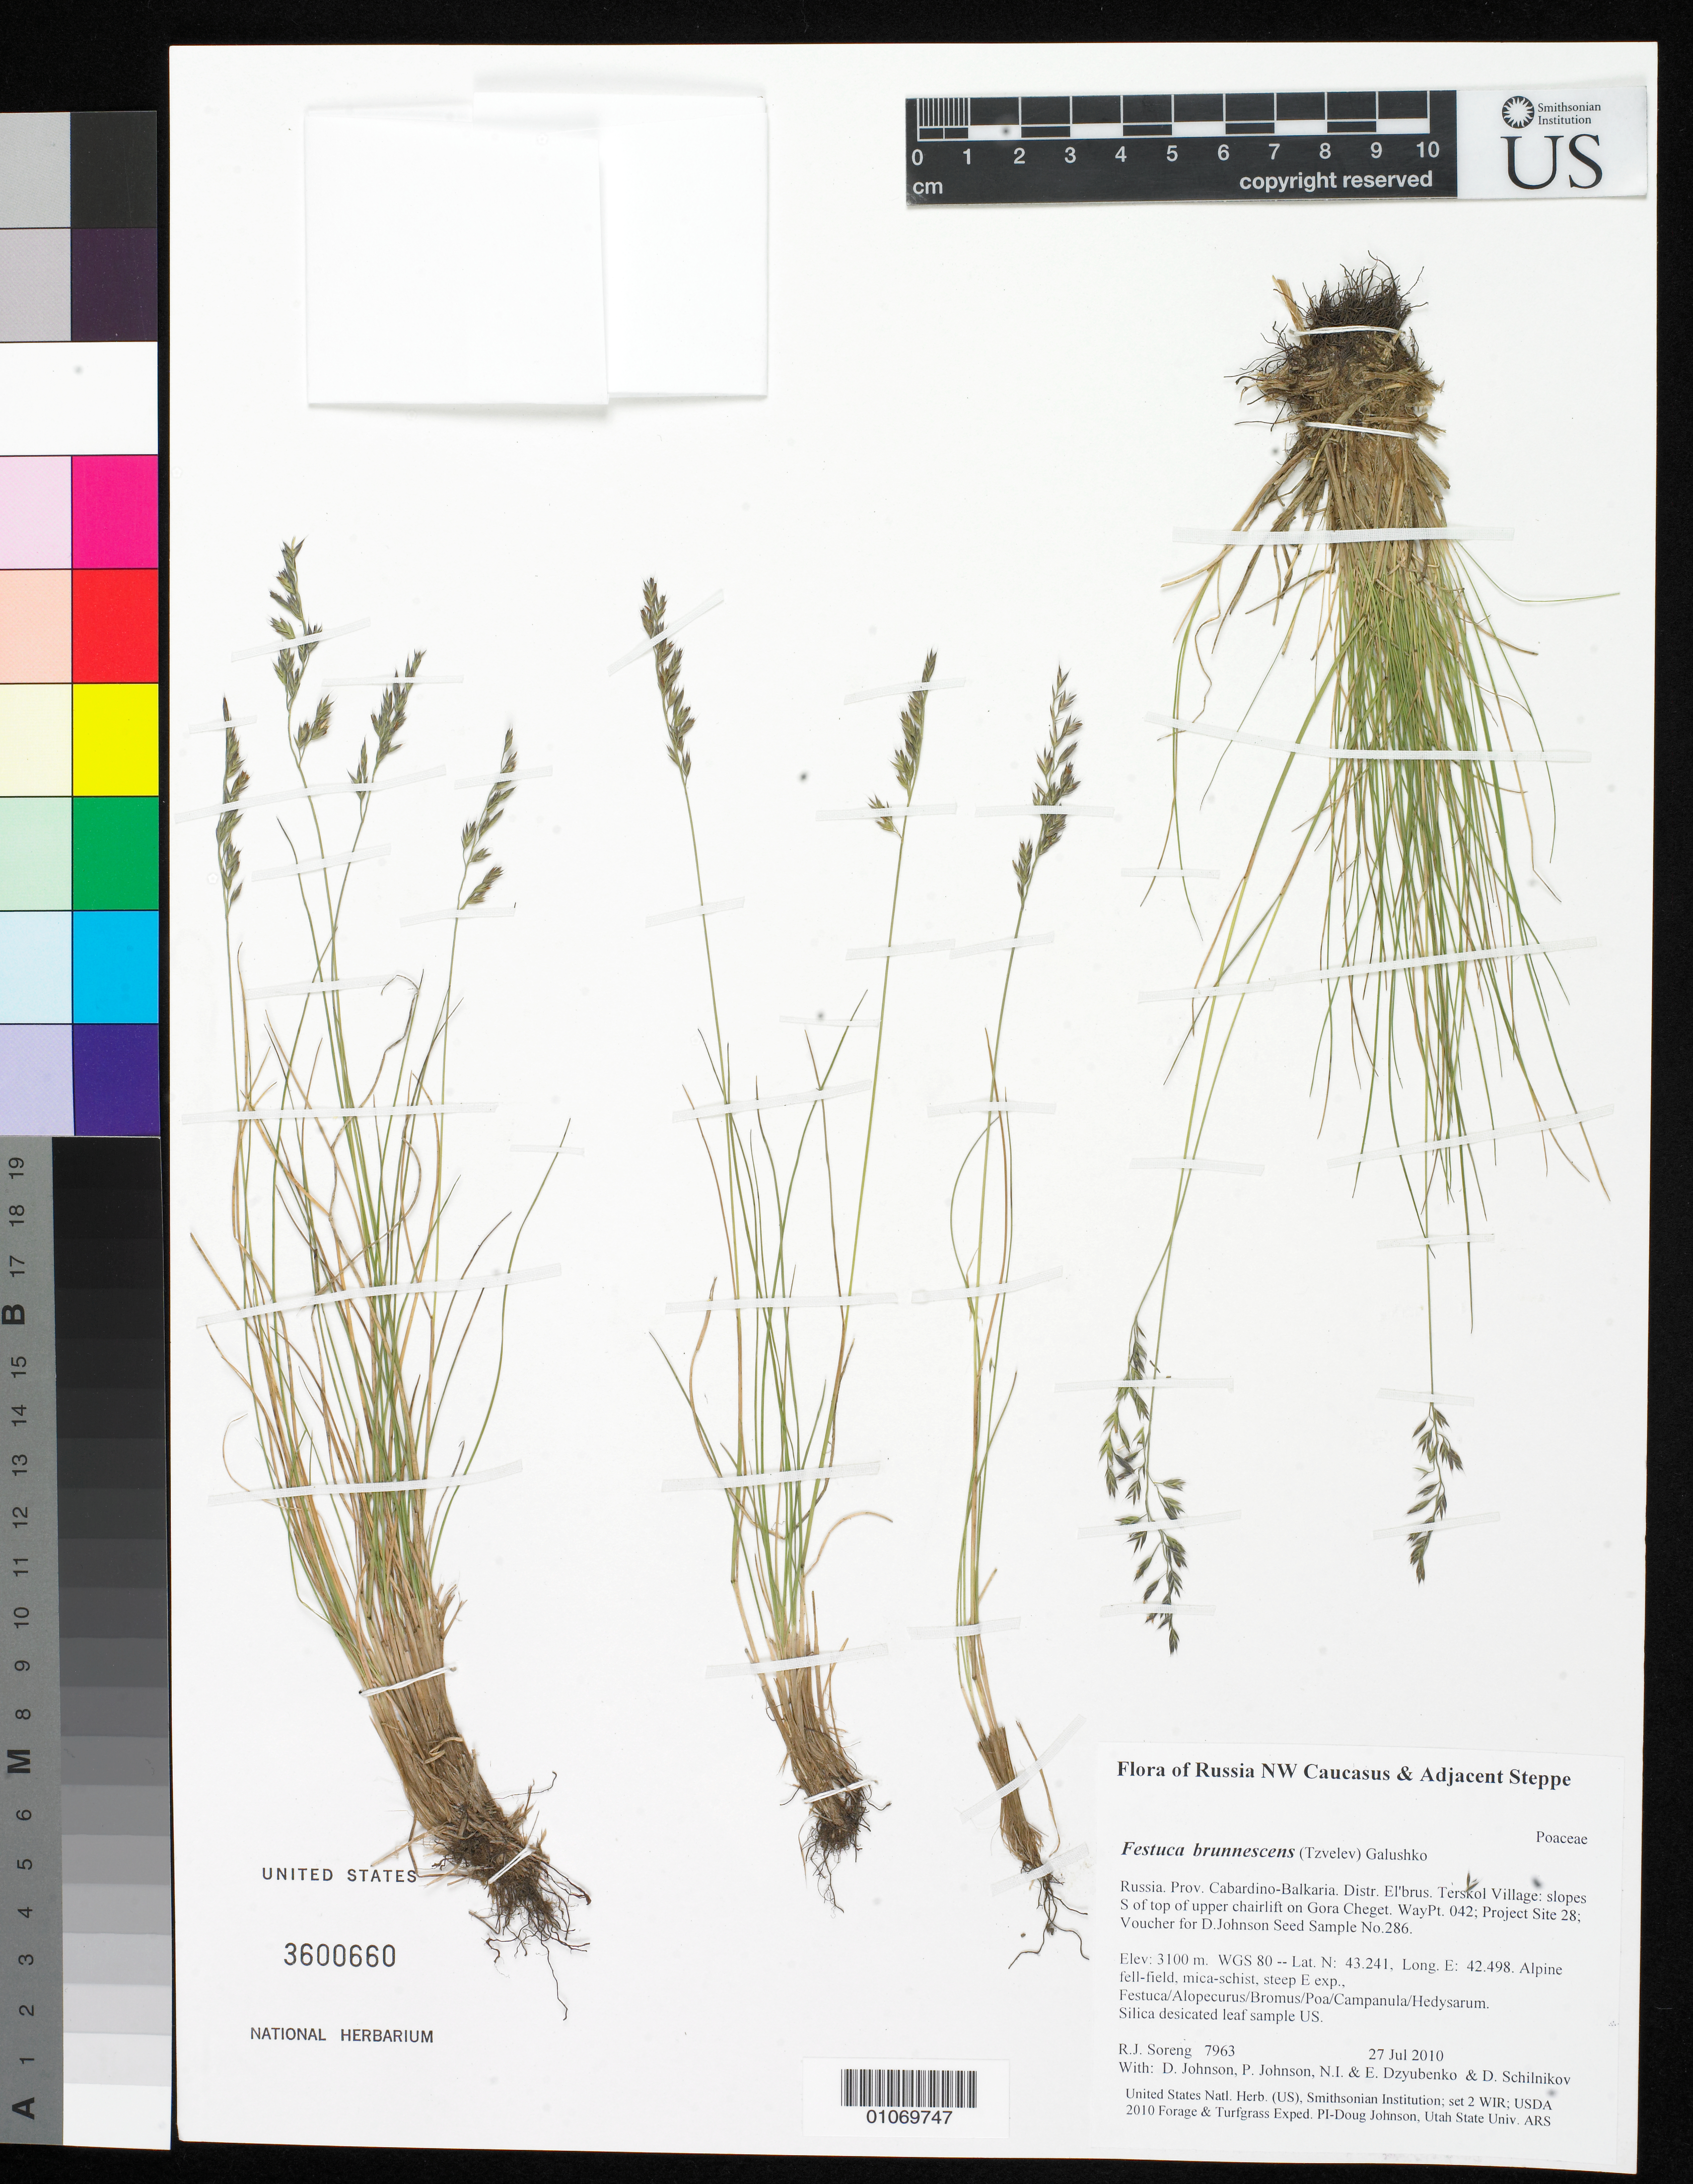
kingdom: Plantae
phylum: Tracheophyta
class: Liliopsida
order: Poales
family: Poaceae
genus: Festuca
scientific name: Festuca brunnescens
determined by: Schilnikov, D.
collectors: R. J. Soreng, D. Johnson, P. Johnson, N. Dzyubenko, E. Dzyubenko & D. Schilnikov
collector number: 7963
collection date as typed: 27 Jul 2010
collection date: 2010-07-27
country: Russian Federation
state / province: Kabardino-Balkar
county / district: El'brus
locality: Terskol Village: slopes S of top of upper chairlift on Gora Cheget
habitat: Alpine fell-field, mica-schist, steep E exp., Festuca/Alopecurus/Bromus/Poa/Campanula/Hedysarum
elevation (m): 3100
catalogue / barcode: US 3600660